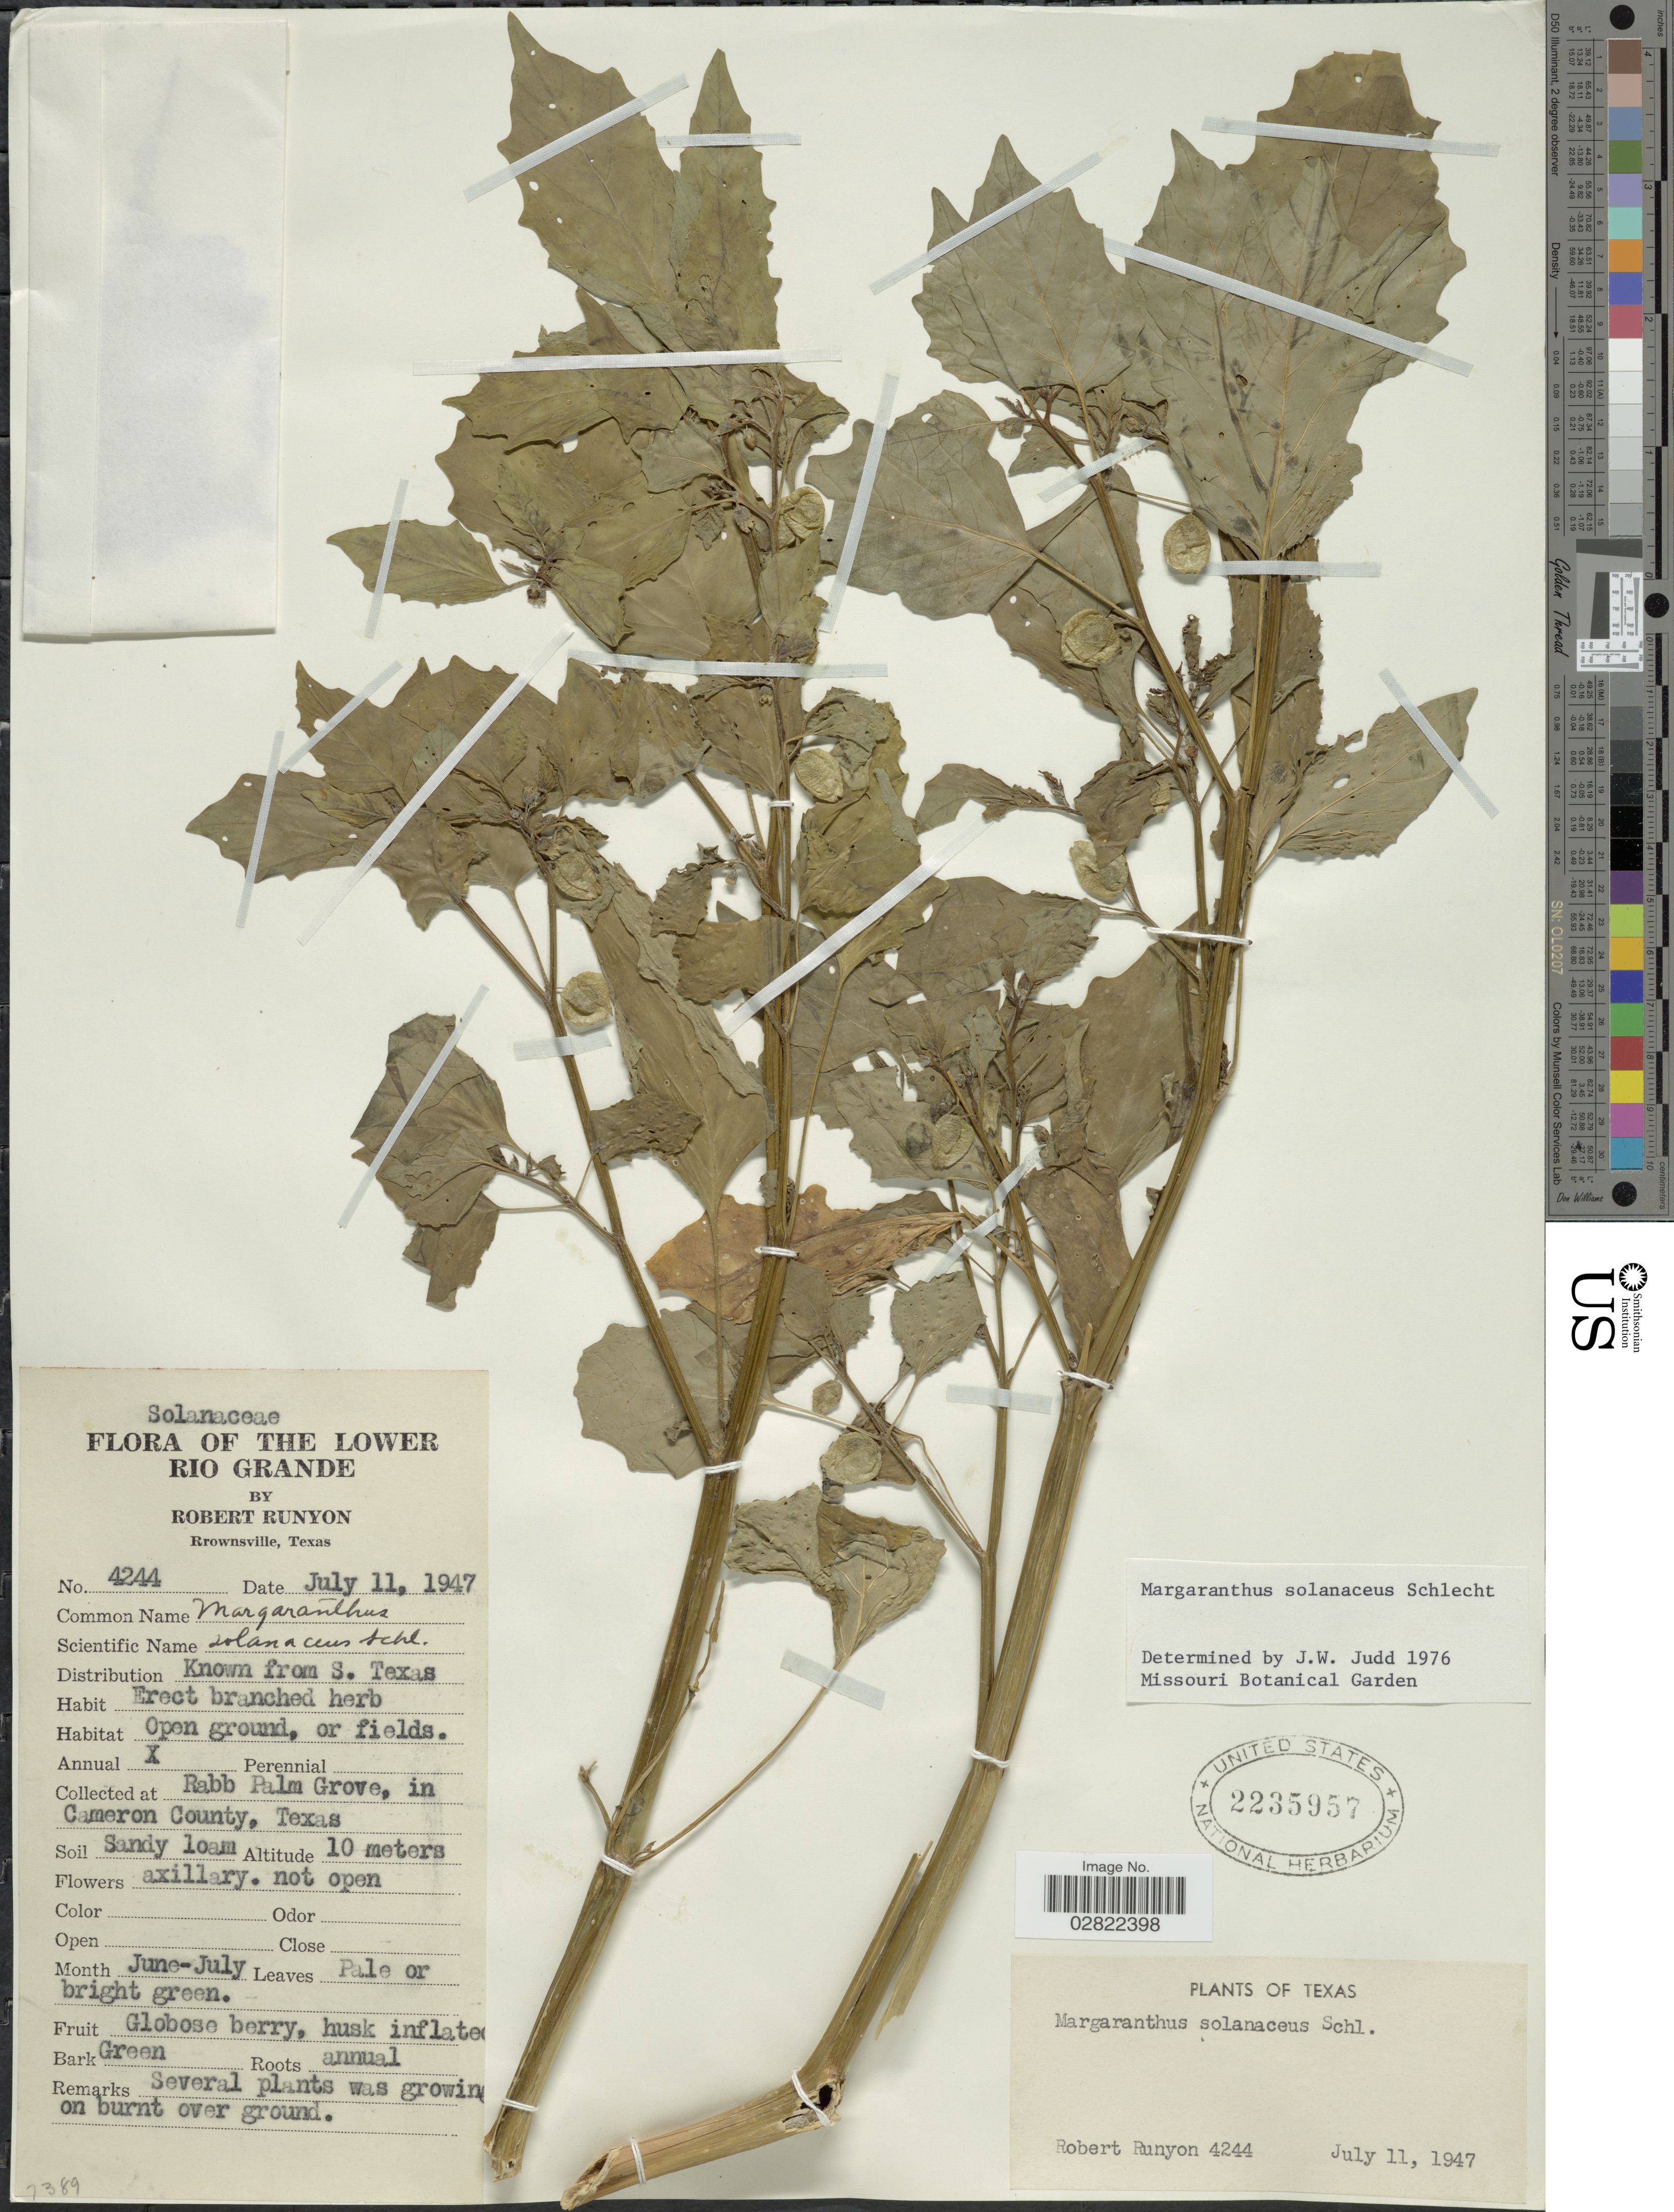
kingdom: Plantae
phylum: Tracheophyta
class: Magnoliopsida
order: Solanales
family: Solanaceae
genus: Margaranthus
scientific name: Margaranthus solanaceus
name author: Schltdl.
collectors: R. Runyon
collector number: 4244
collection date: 1947-07-11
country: United States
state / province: Texas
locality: The Lower Rio Grande, Rabb Palm Grove, in Cameron County.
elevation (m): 10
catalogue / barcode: US 2235957